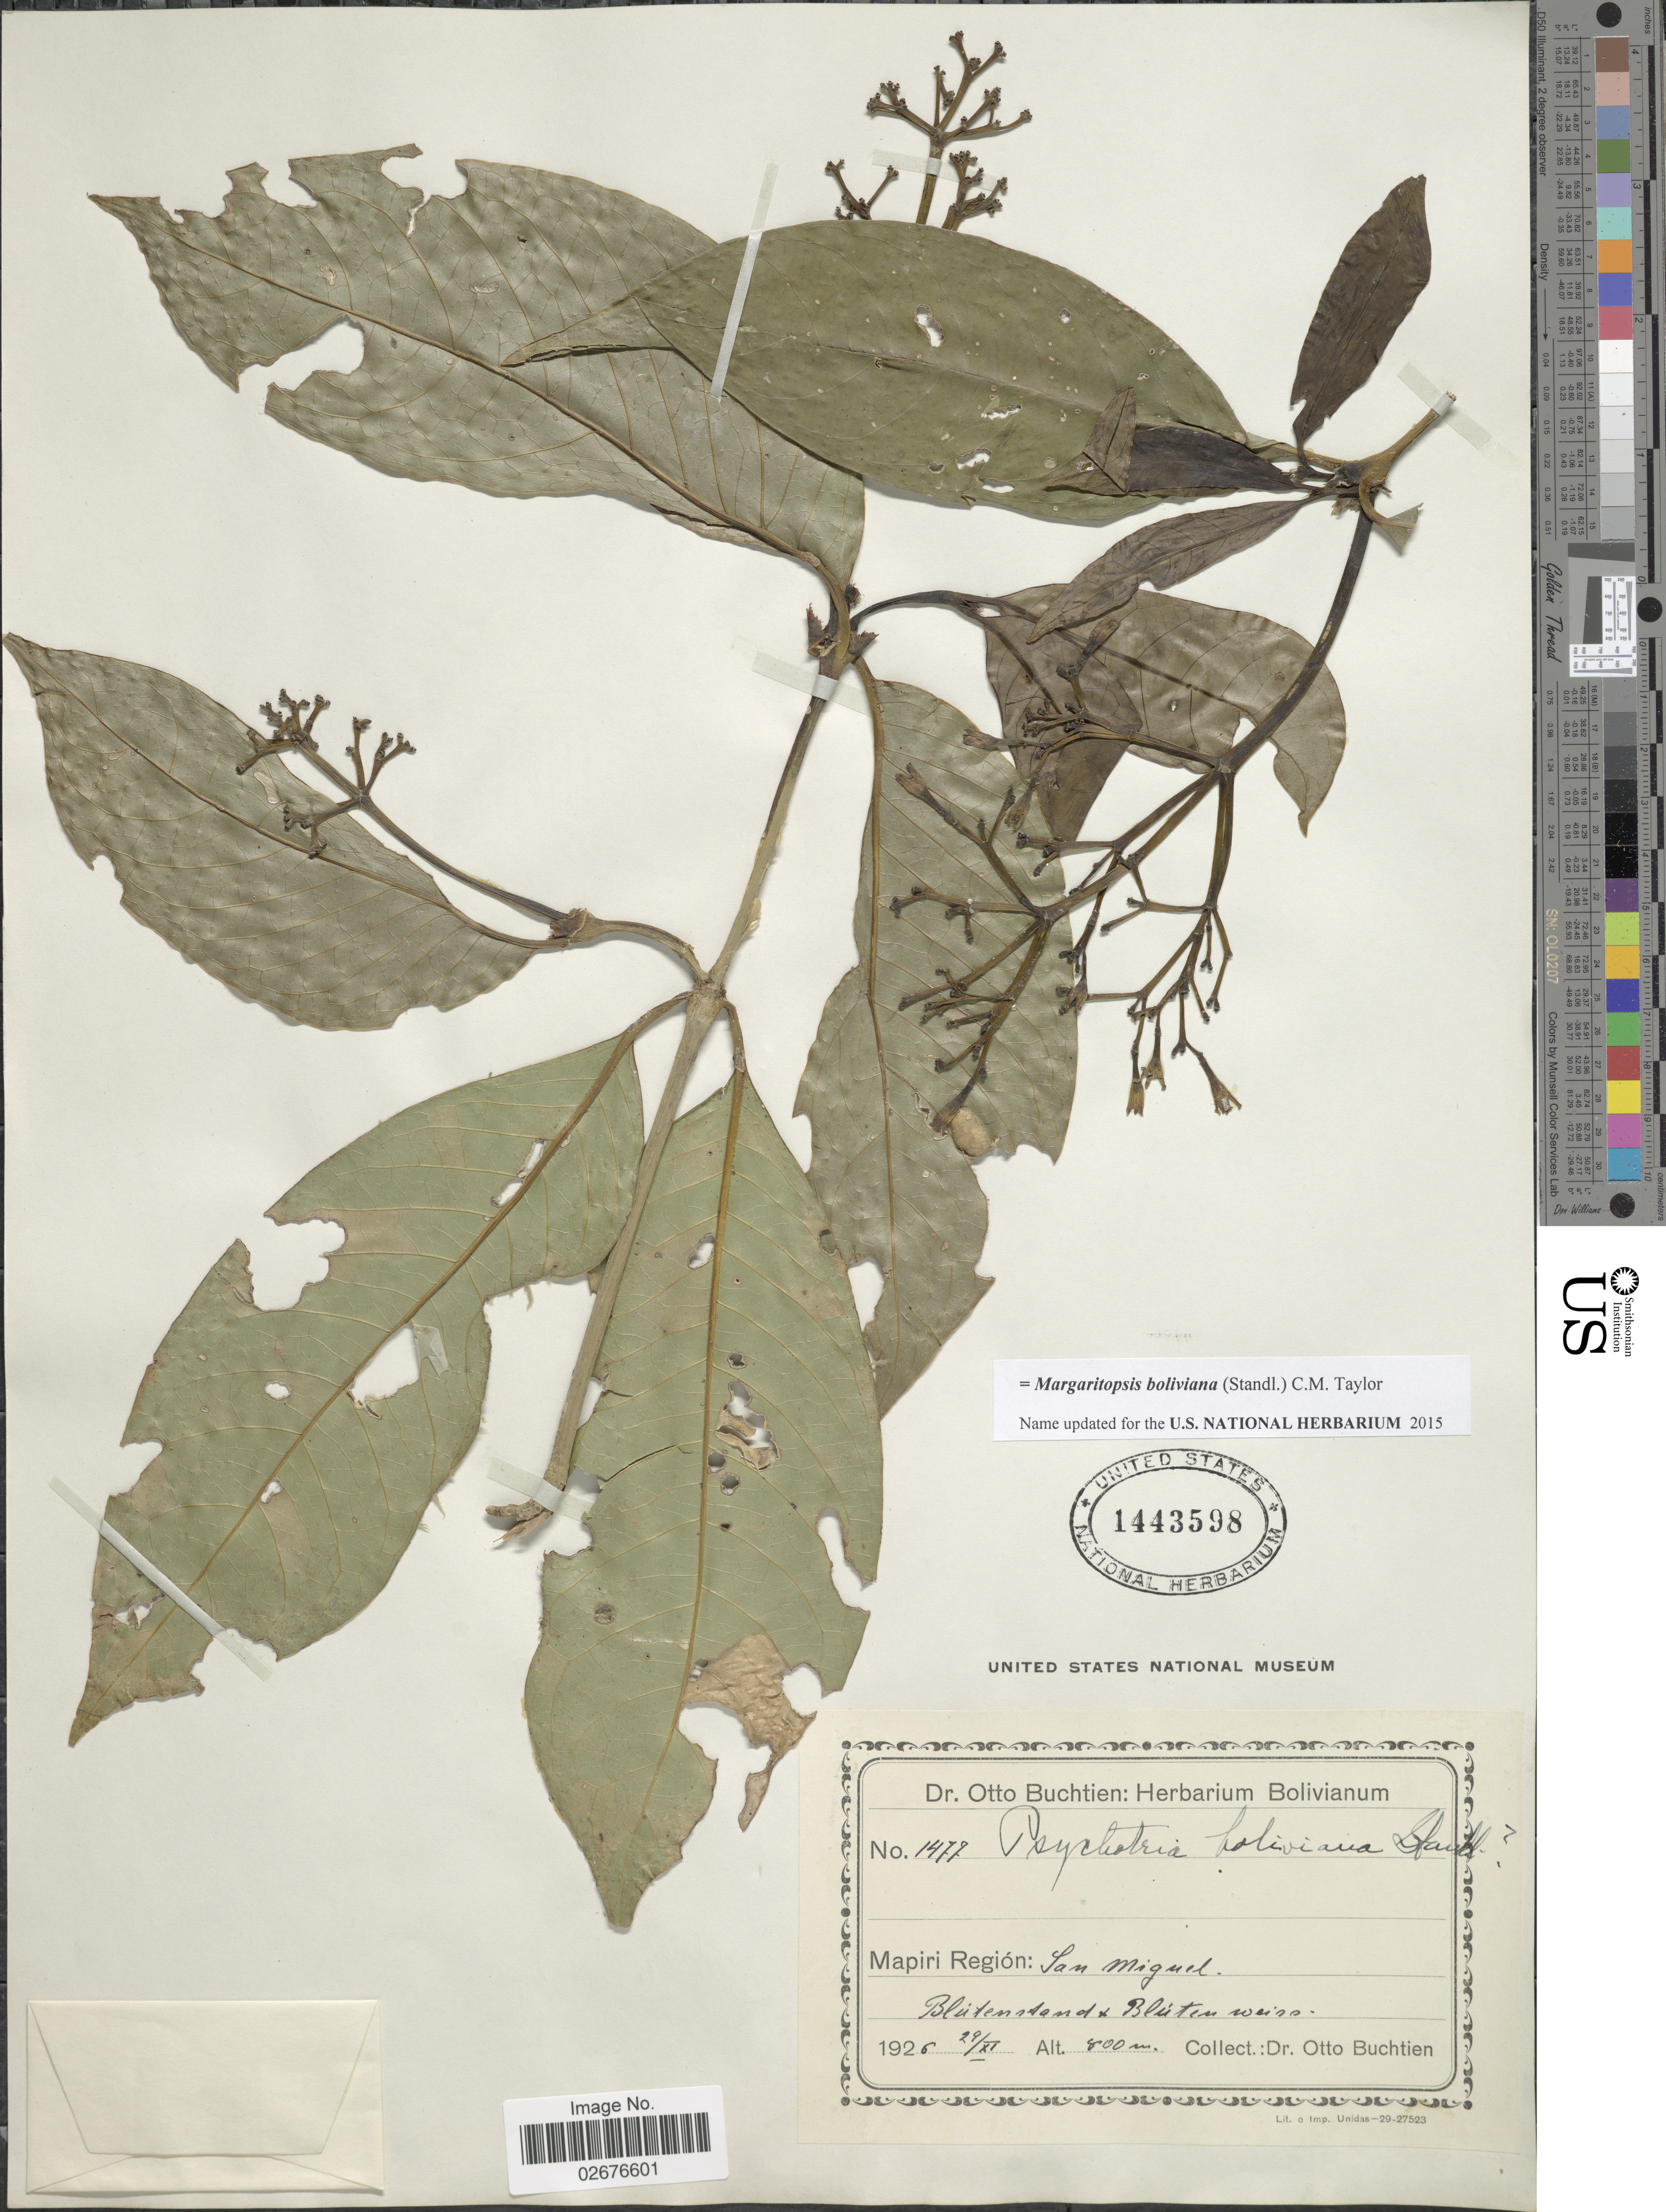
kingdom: Plantae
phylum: Tracheophyta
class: Magnoliopsida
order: Gentianales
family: Rubiaceae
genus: Margaritopsis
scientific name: Margaritopsis boliviana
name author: (Standl.) C.M. Taylor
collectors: O. Buchtien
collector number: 1477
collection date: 1926-11-29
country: Bolivia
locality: Mapiri Region: San Miguel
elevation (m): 800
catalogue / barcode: US 1443598